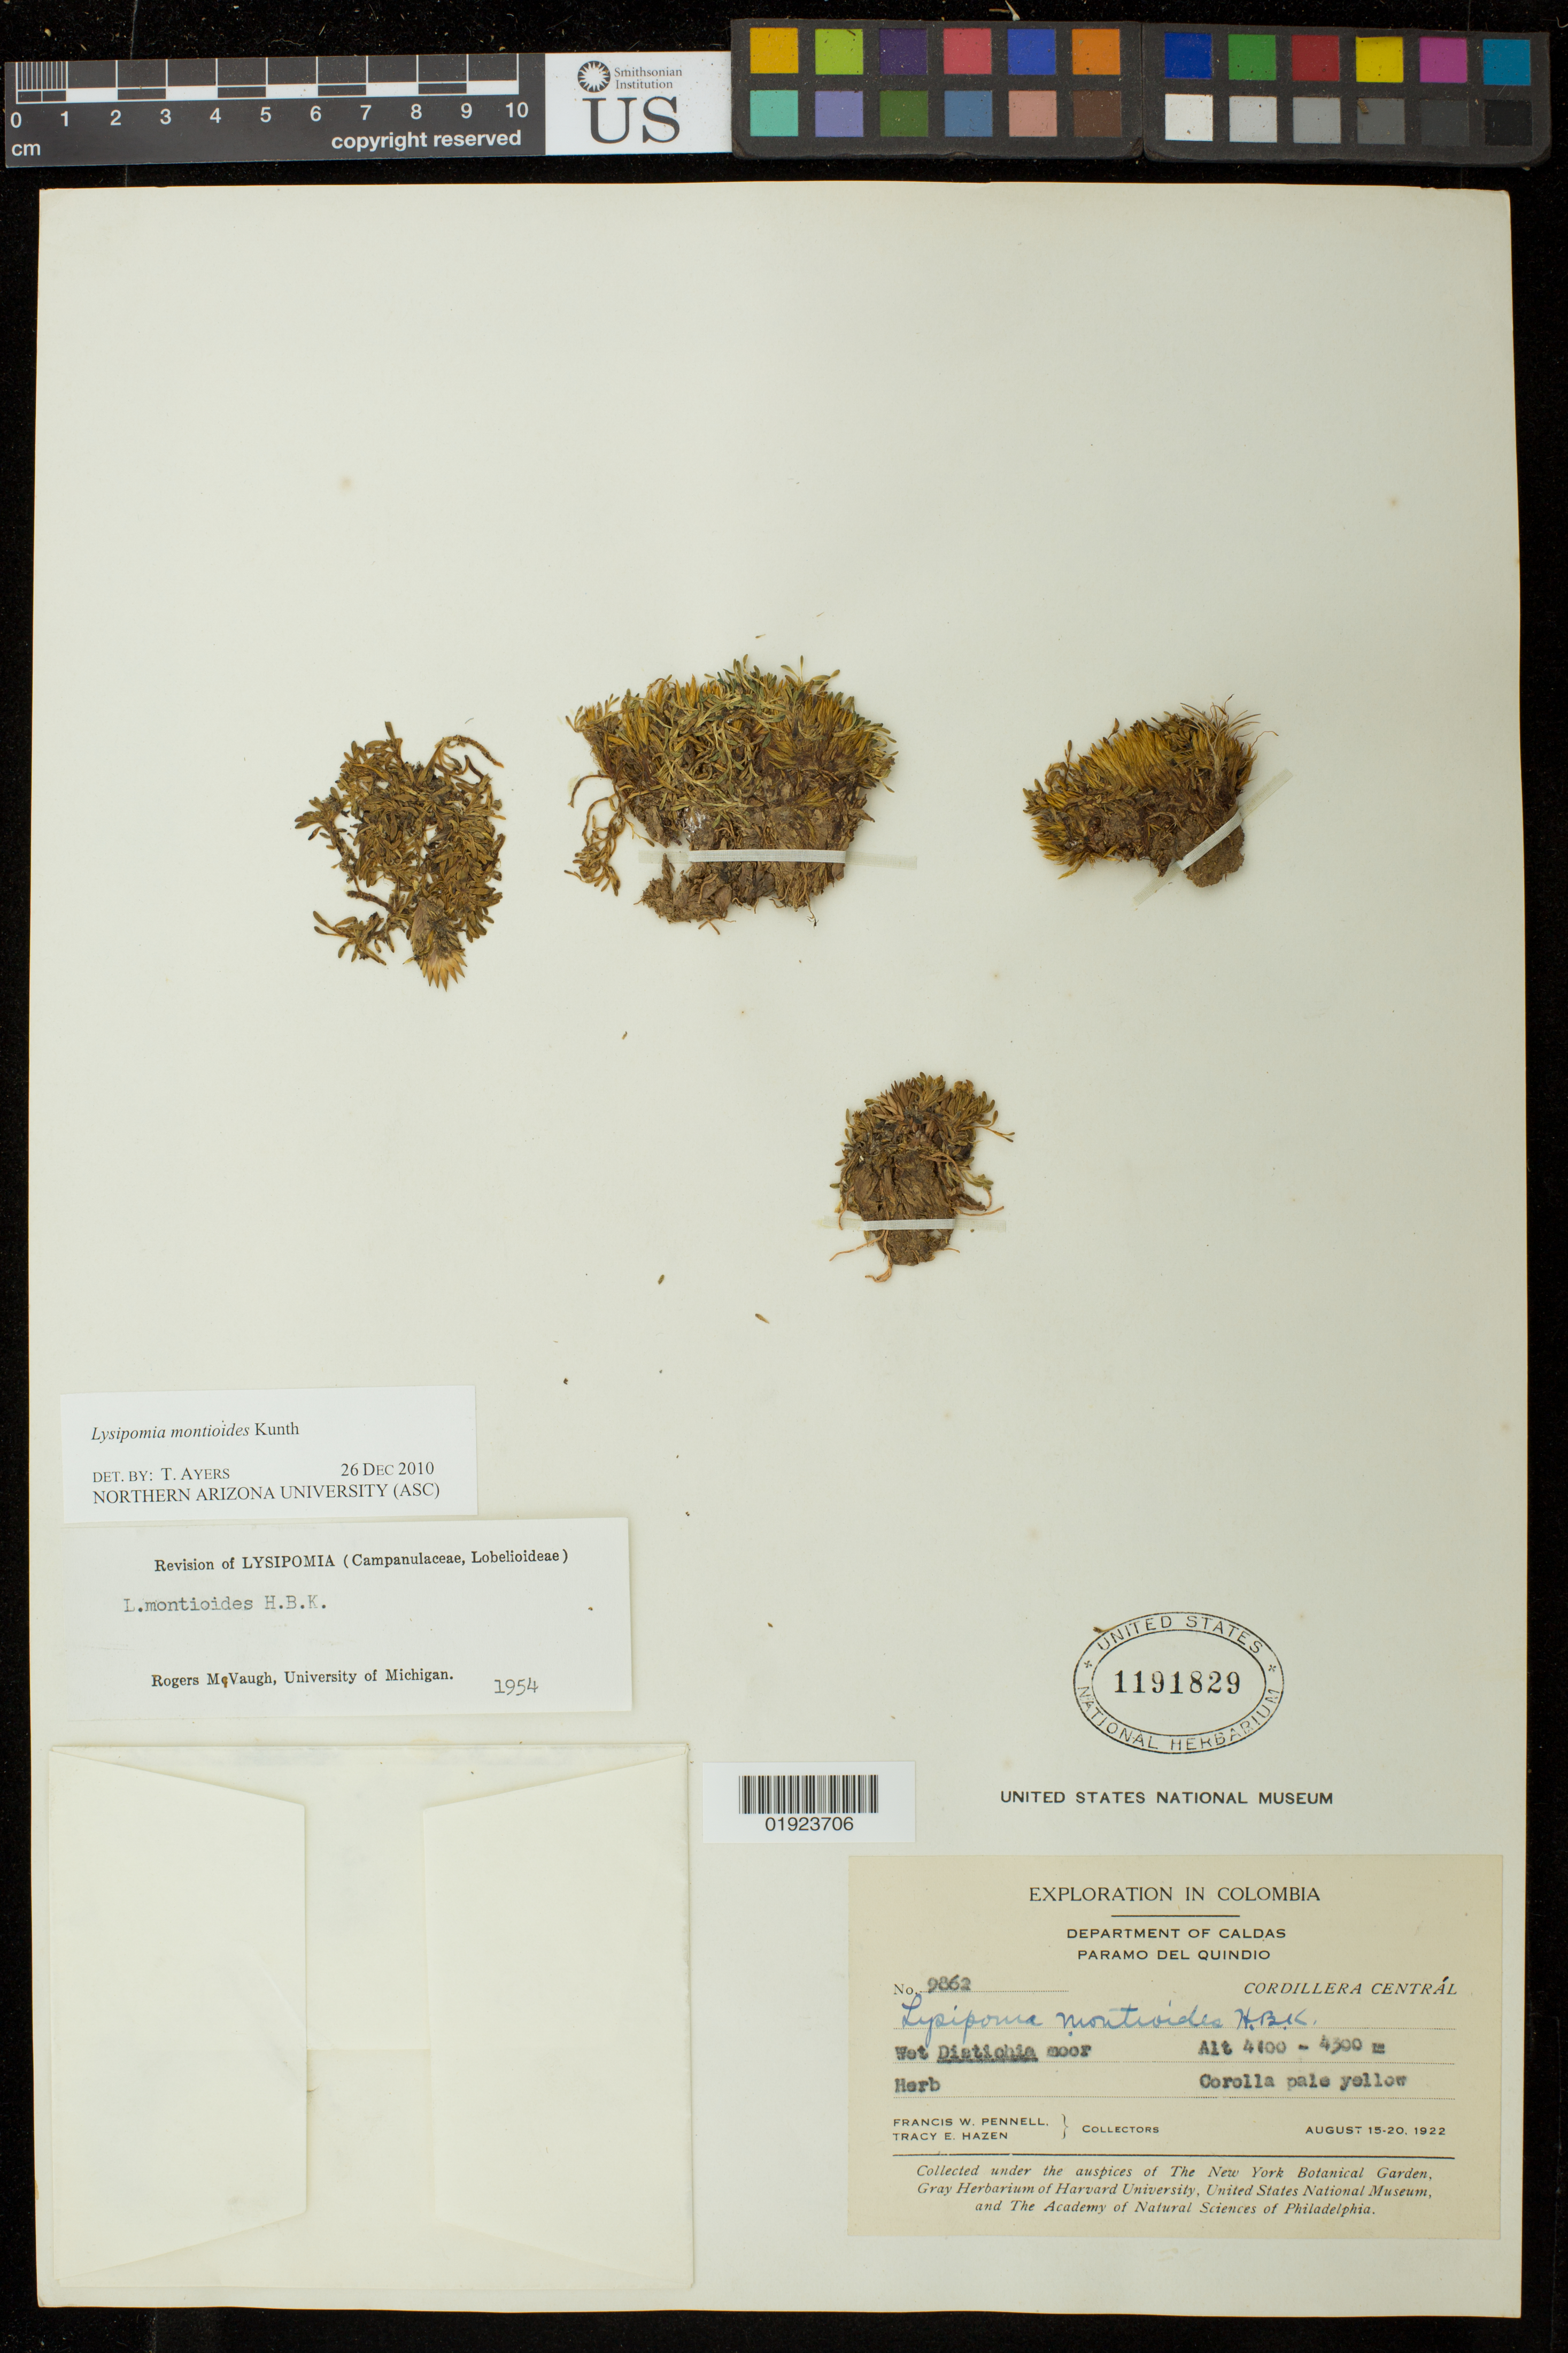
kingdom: Plantae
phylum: Tracheophyta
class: Magnoliopsida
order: Asterales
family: Campanulaceae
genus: Lysipomia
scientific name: Lysipomia montioides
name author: Kunth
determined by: Ayers, T.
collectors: F. W. Pennell & T. E. Hazen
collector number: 9862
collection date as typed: August 15-20, 1922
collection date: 1922-08-15/1922-08-20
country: Colombia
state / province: Caldas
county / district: Quindío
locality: Caldas, Paramo Del Quindio, Cordillera Central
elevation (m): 4100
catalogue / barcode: US 1191829